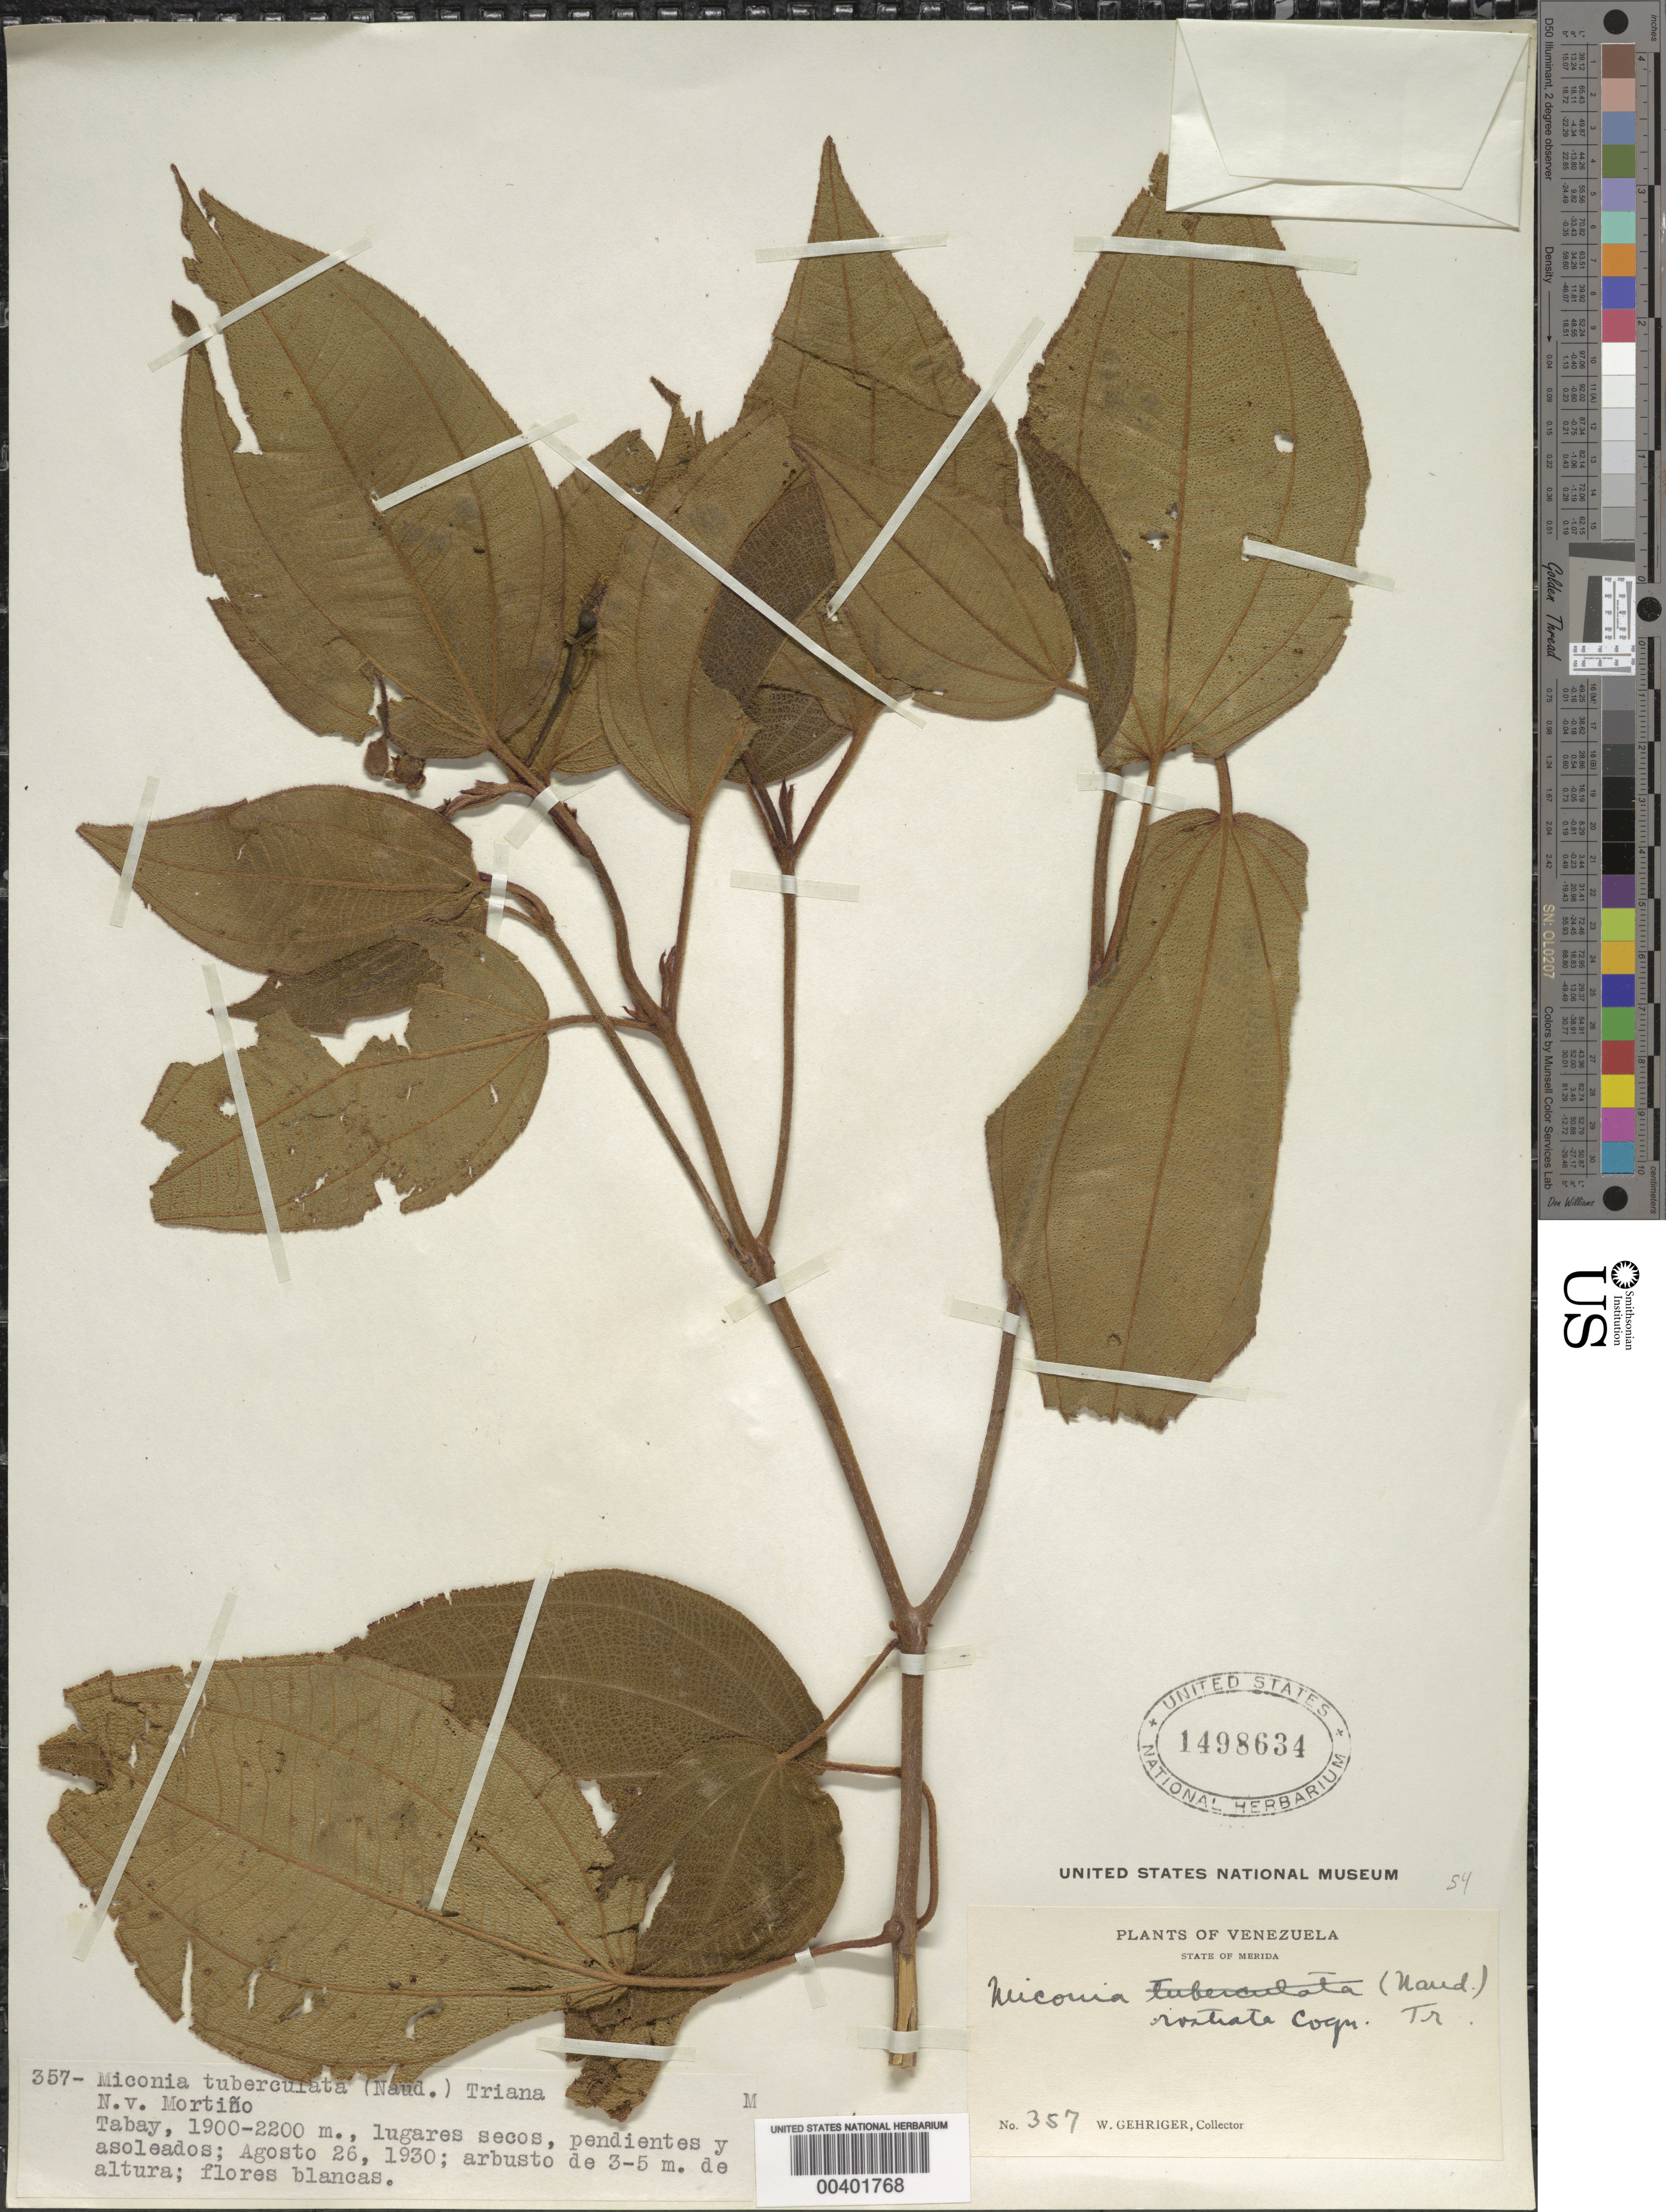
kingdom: Plantae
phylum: Tracheophyta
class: Magnoliopsida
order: Myrtales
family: Melastomataceae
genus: Miconia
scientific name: Miconia rostrata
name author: Cogn.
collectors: W. Gehriger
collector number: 357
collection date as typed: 26 Aug 1930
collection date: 1930-08-26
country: Venezuela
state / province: Mérida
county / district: Libertador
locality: Tabay Tabay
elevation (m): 1900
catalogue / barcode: US 1498634